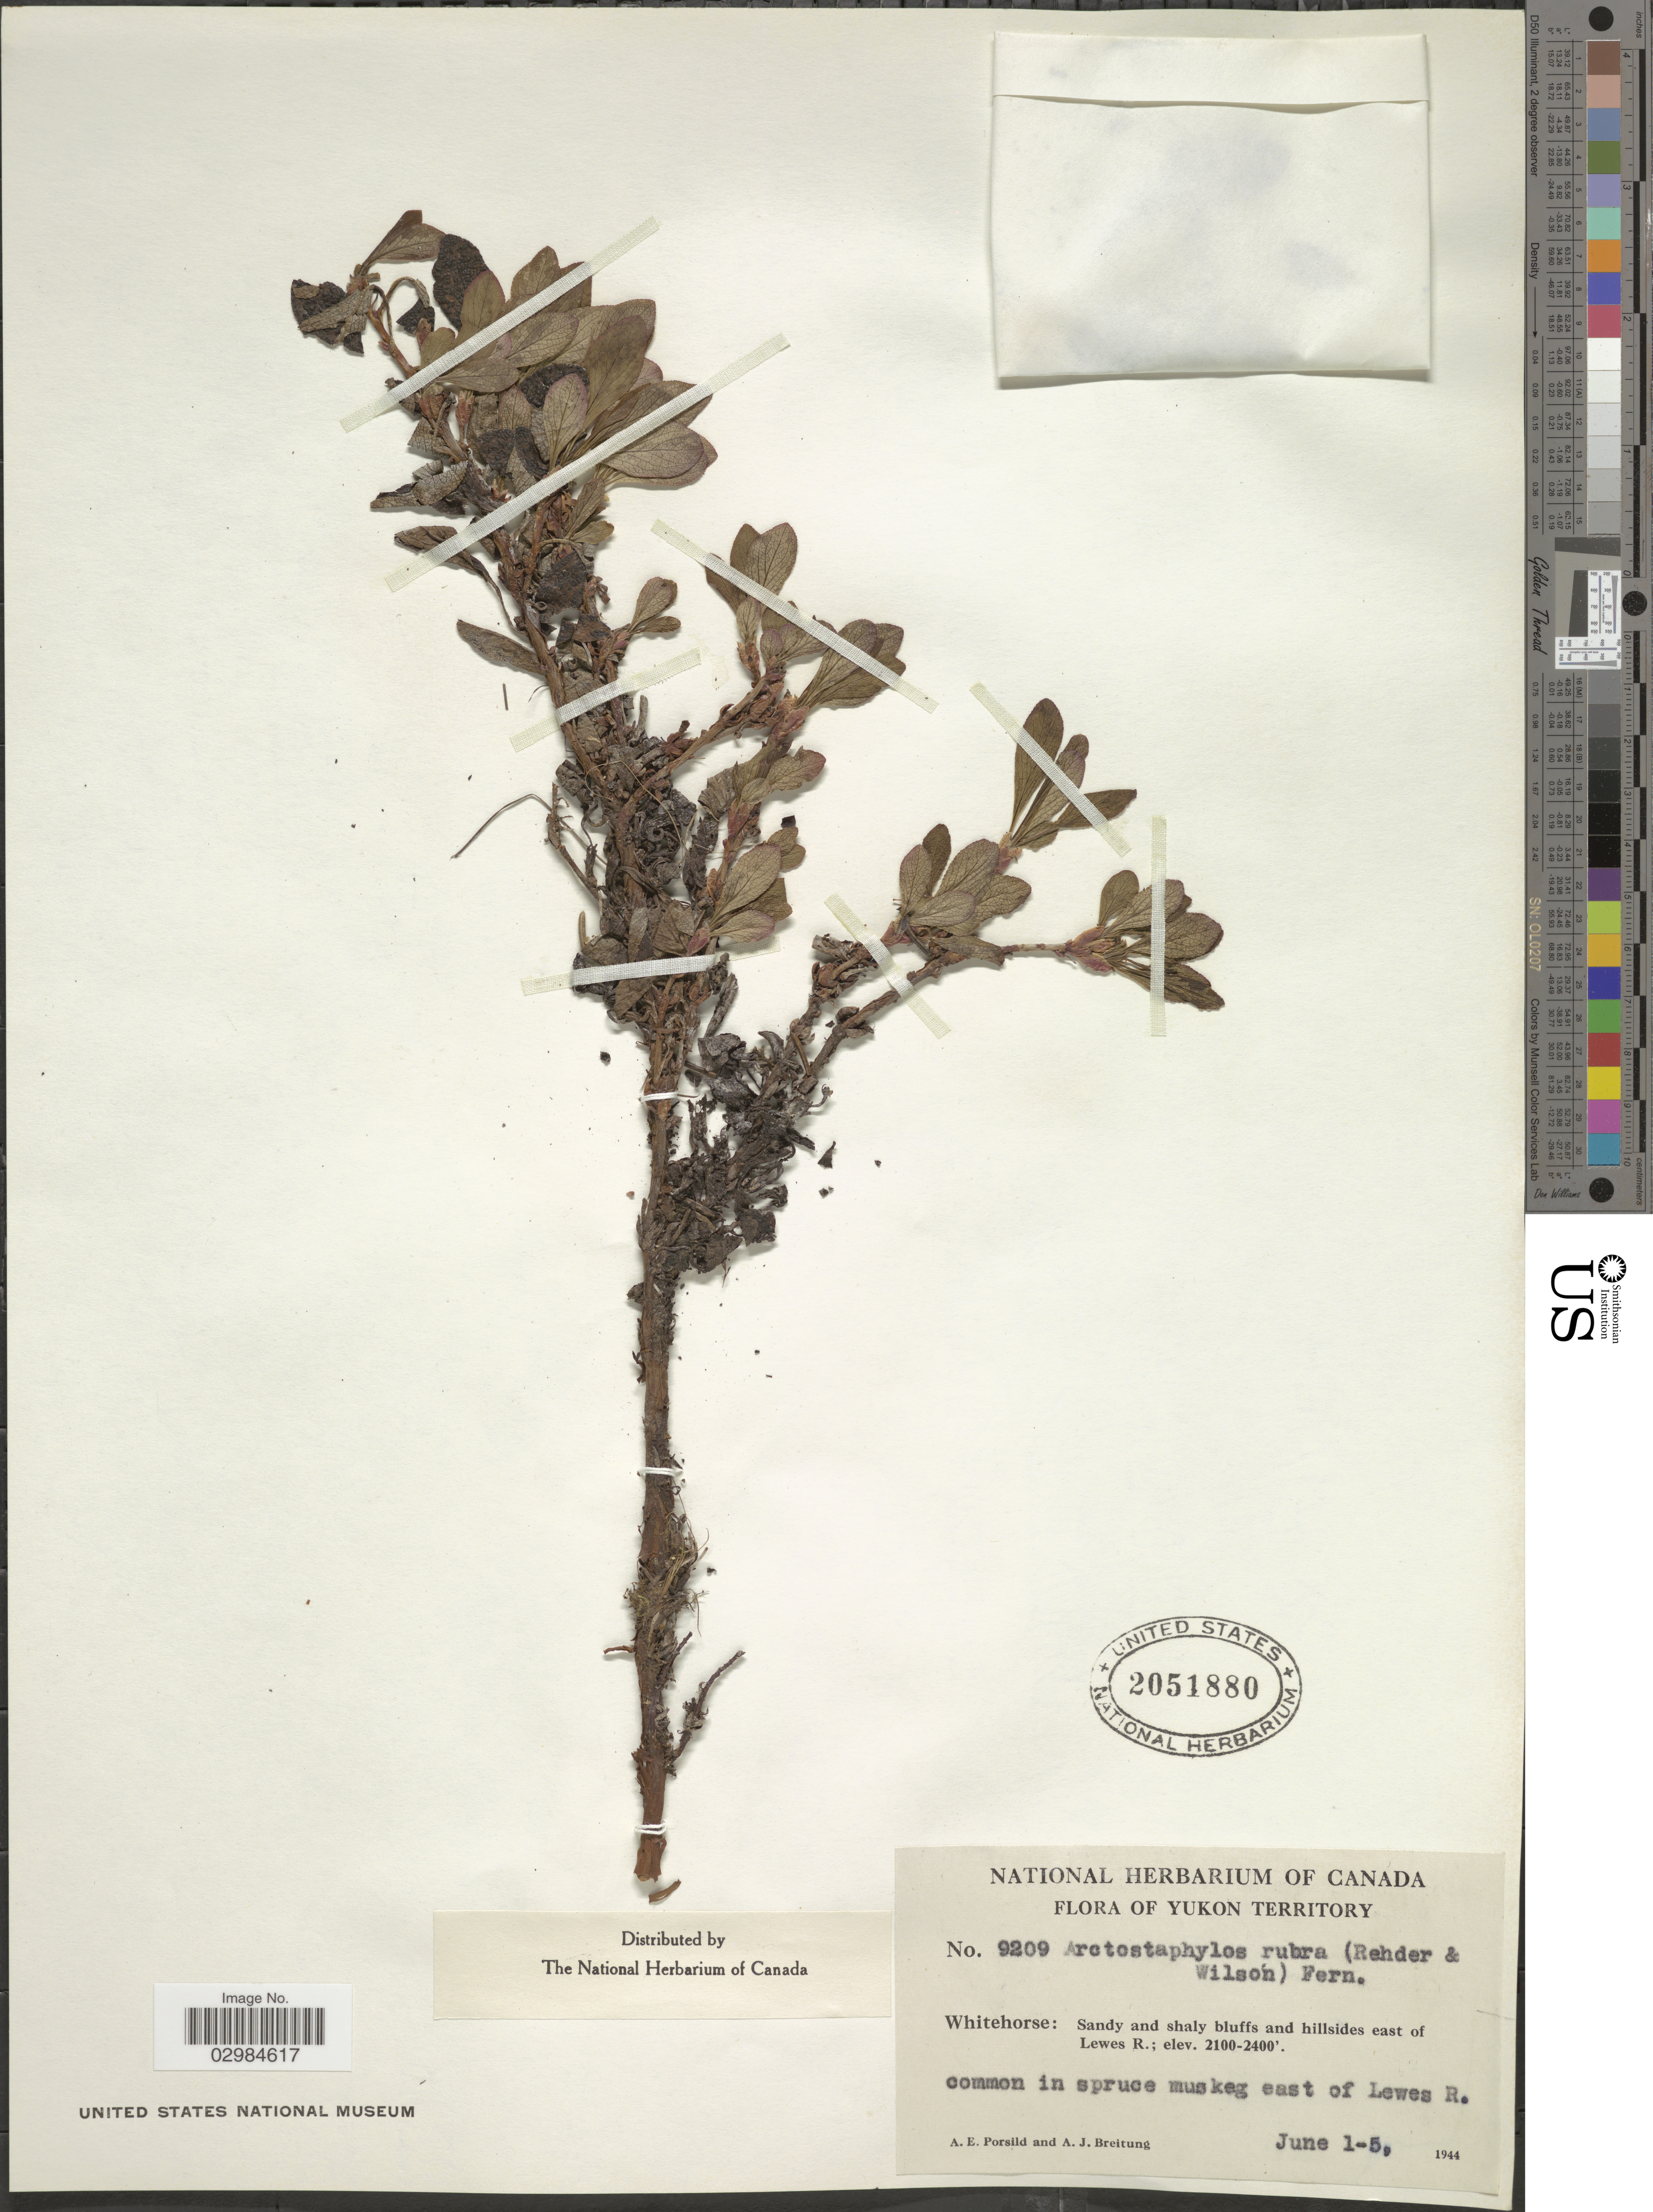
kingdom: Plantae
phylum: Tracheophyta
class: Magnoliopsida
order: Ericales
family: Ericaceae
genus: Arctostaphylos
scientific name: Arctostaphylos rubra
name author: (Rehder & E.H. Wilson) Fernald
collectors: A. E. Porsild & A. Breitung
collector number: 9209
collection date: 1944-06-01/1944-06-05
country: Canada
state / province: Yukon Territory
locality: Whitehorse: Sandy and shaly bluffs and hillsides east of Lewes R. East of Lewes R.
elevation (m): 640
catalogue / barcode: US 2051880